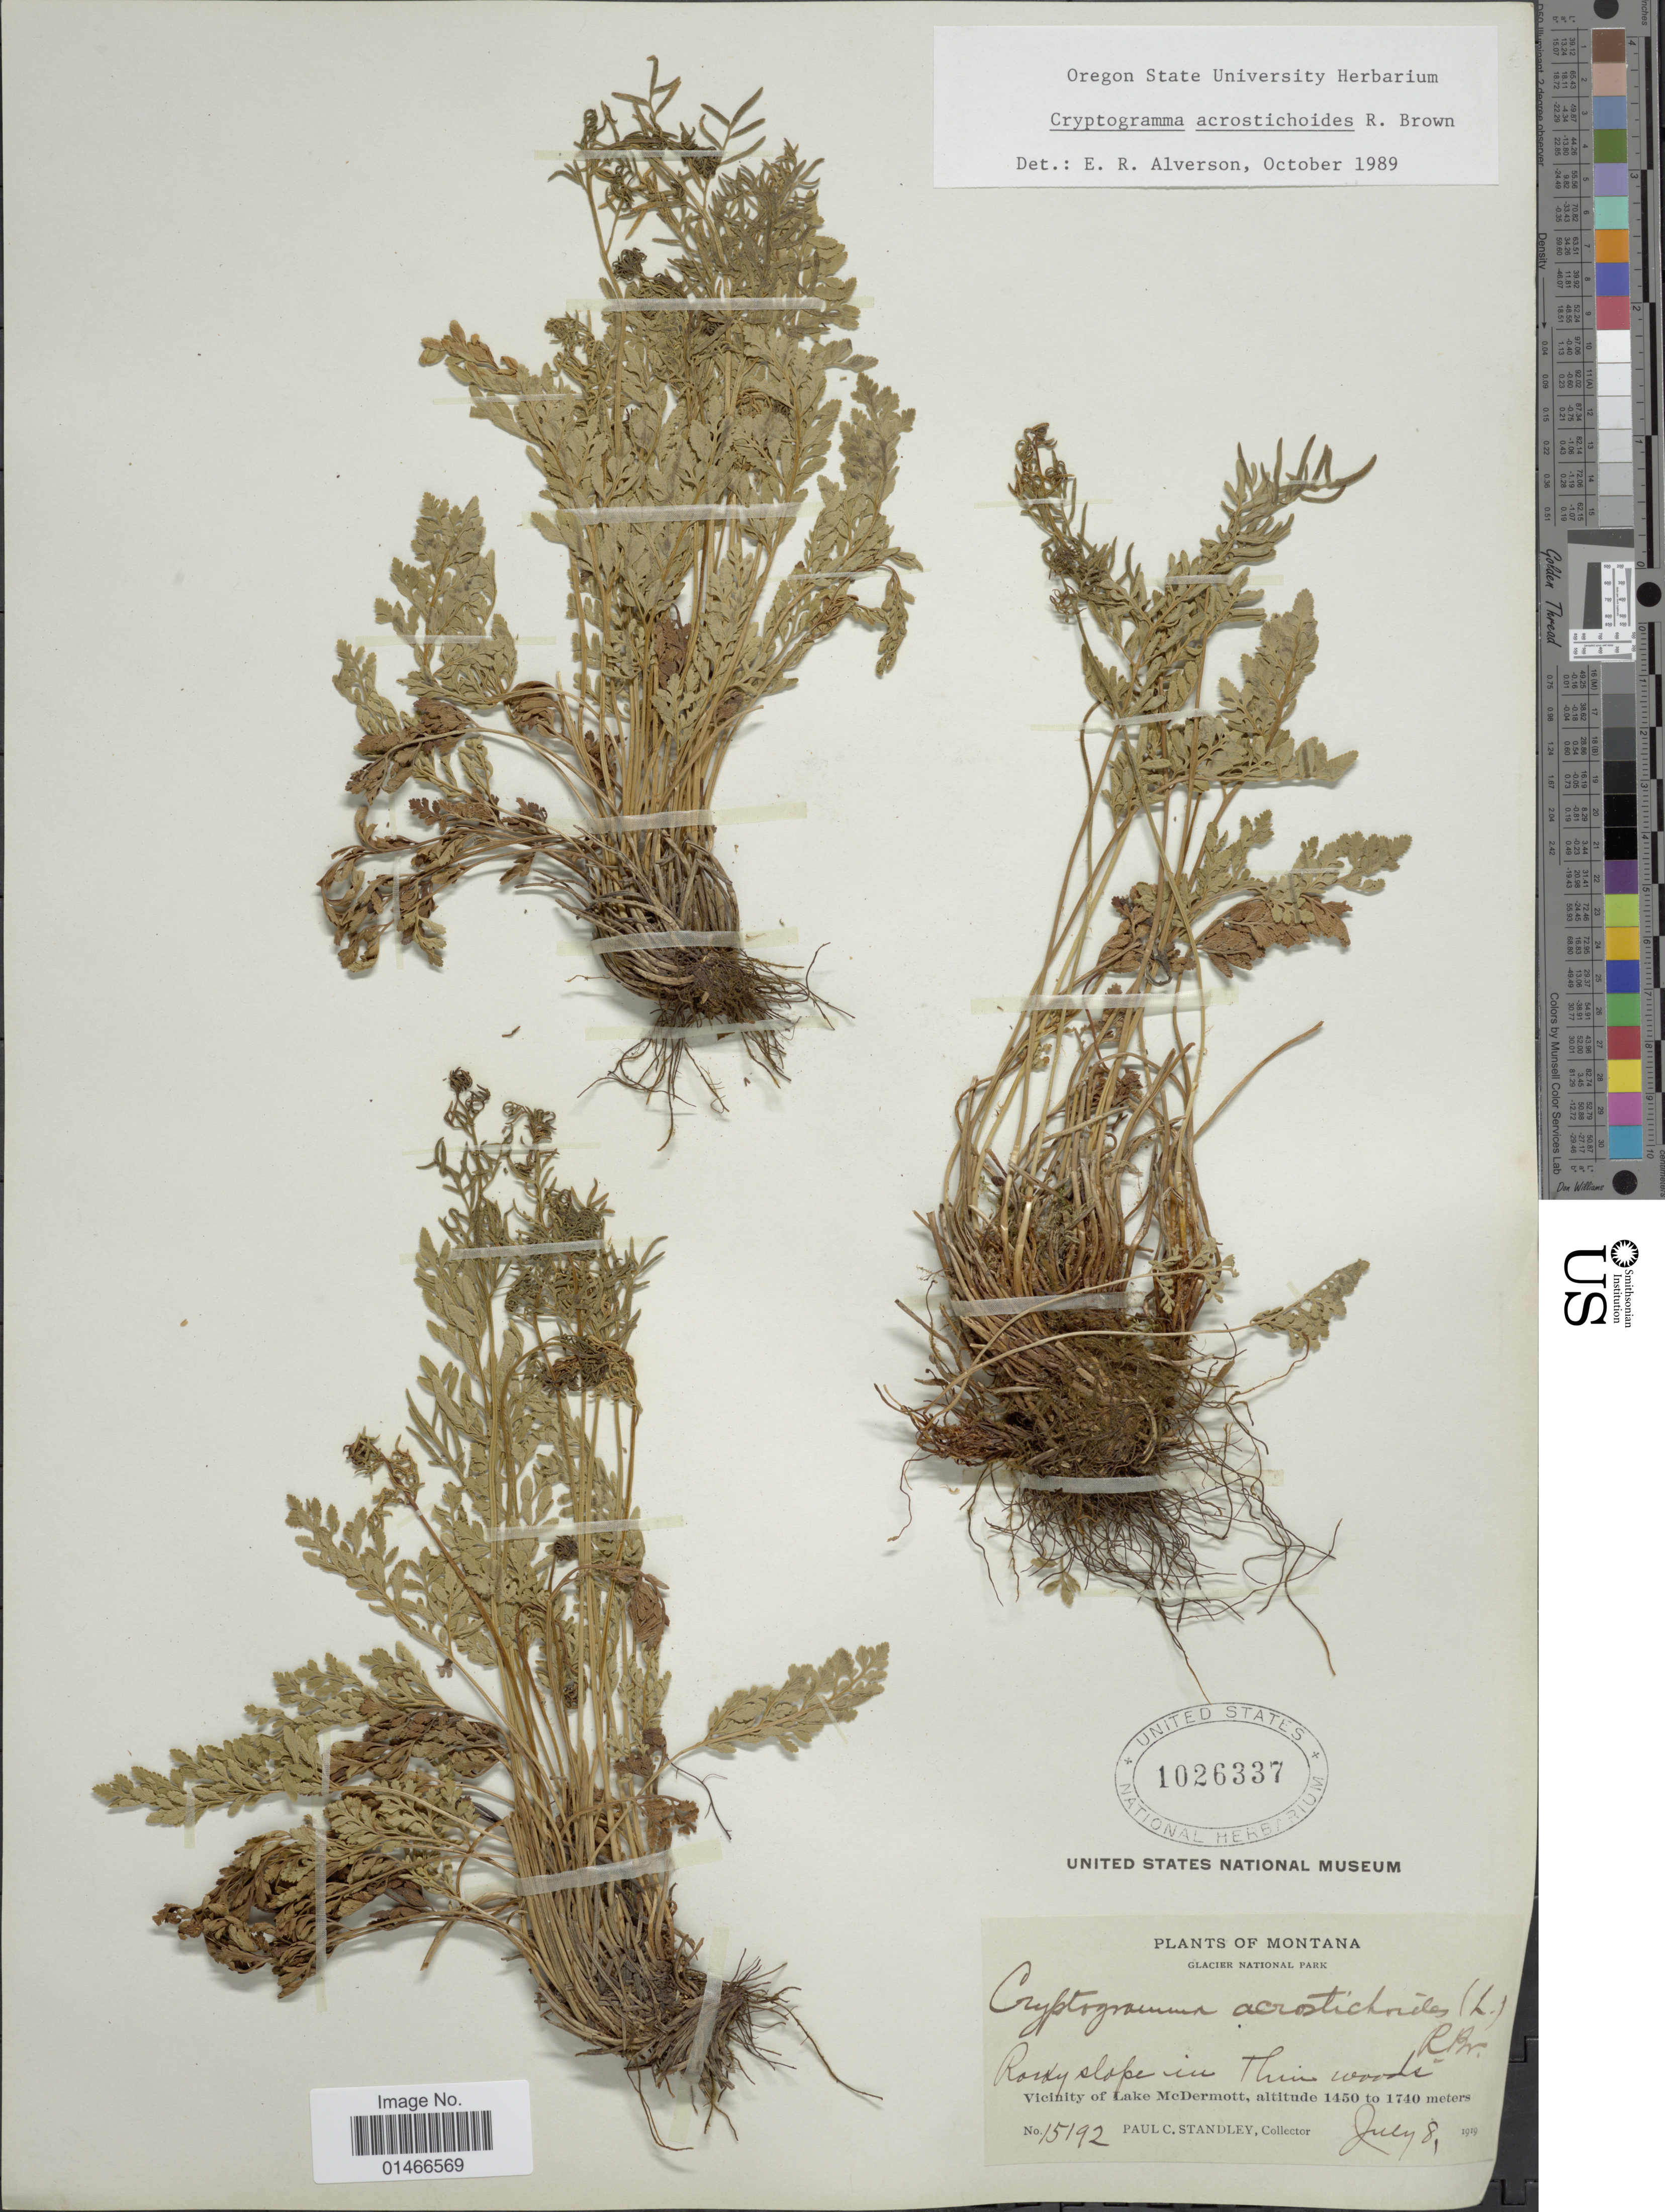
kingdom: Plantae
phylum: Tracheophyta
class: Polypodiopsida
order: Polypodiales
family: Pteridaceae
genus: Cryptogramma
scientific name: Cryptogramma acrostichoides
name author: R. Br.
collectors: P. C. Standley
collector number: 15192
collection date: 1919-07-08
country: United States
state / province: Montana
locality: Glacier National Park. Vicinity of Lake McDermott.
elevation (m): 1450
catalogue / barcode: US 1026337